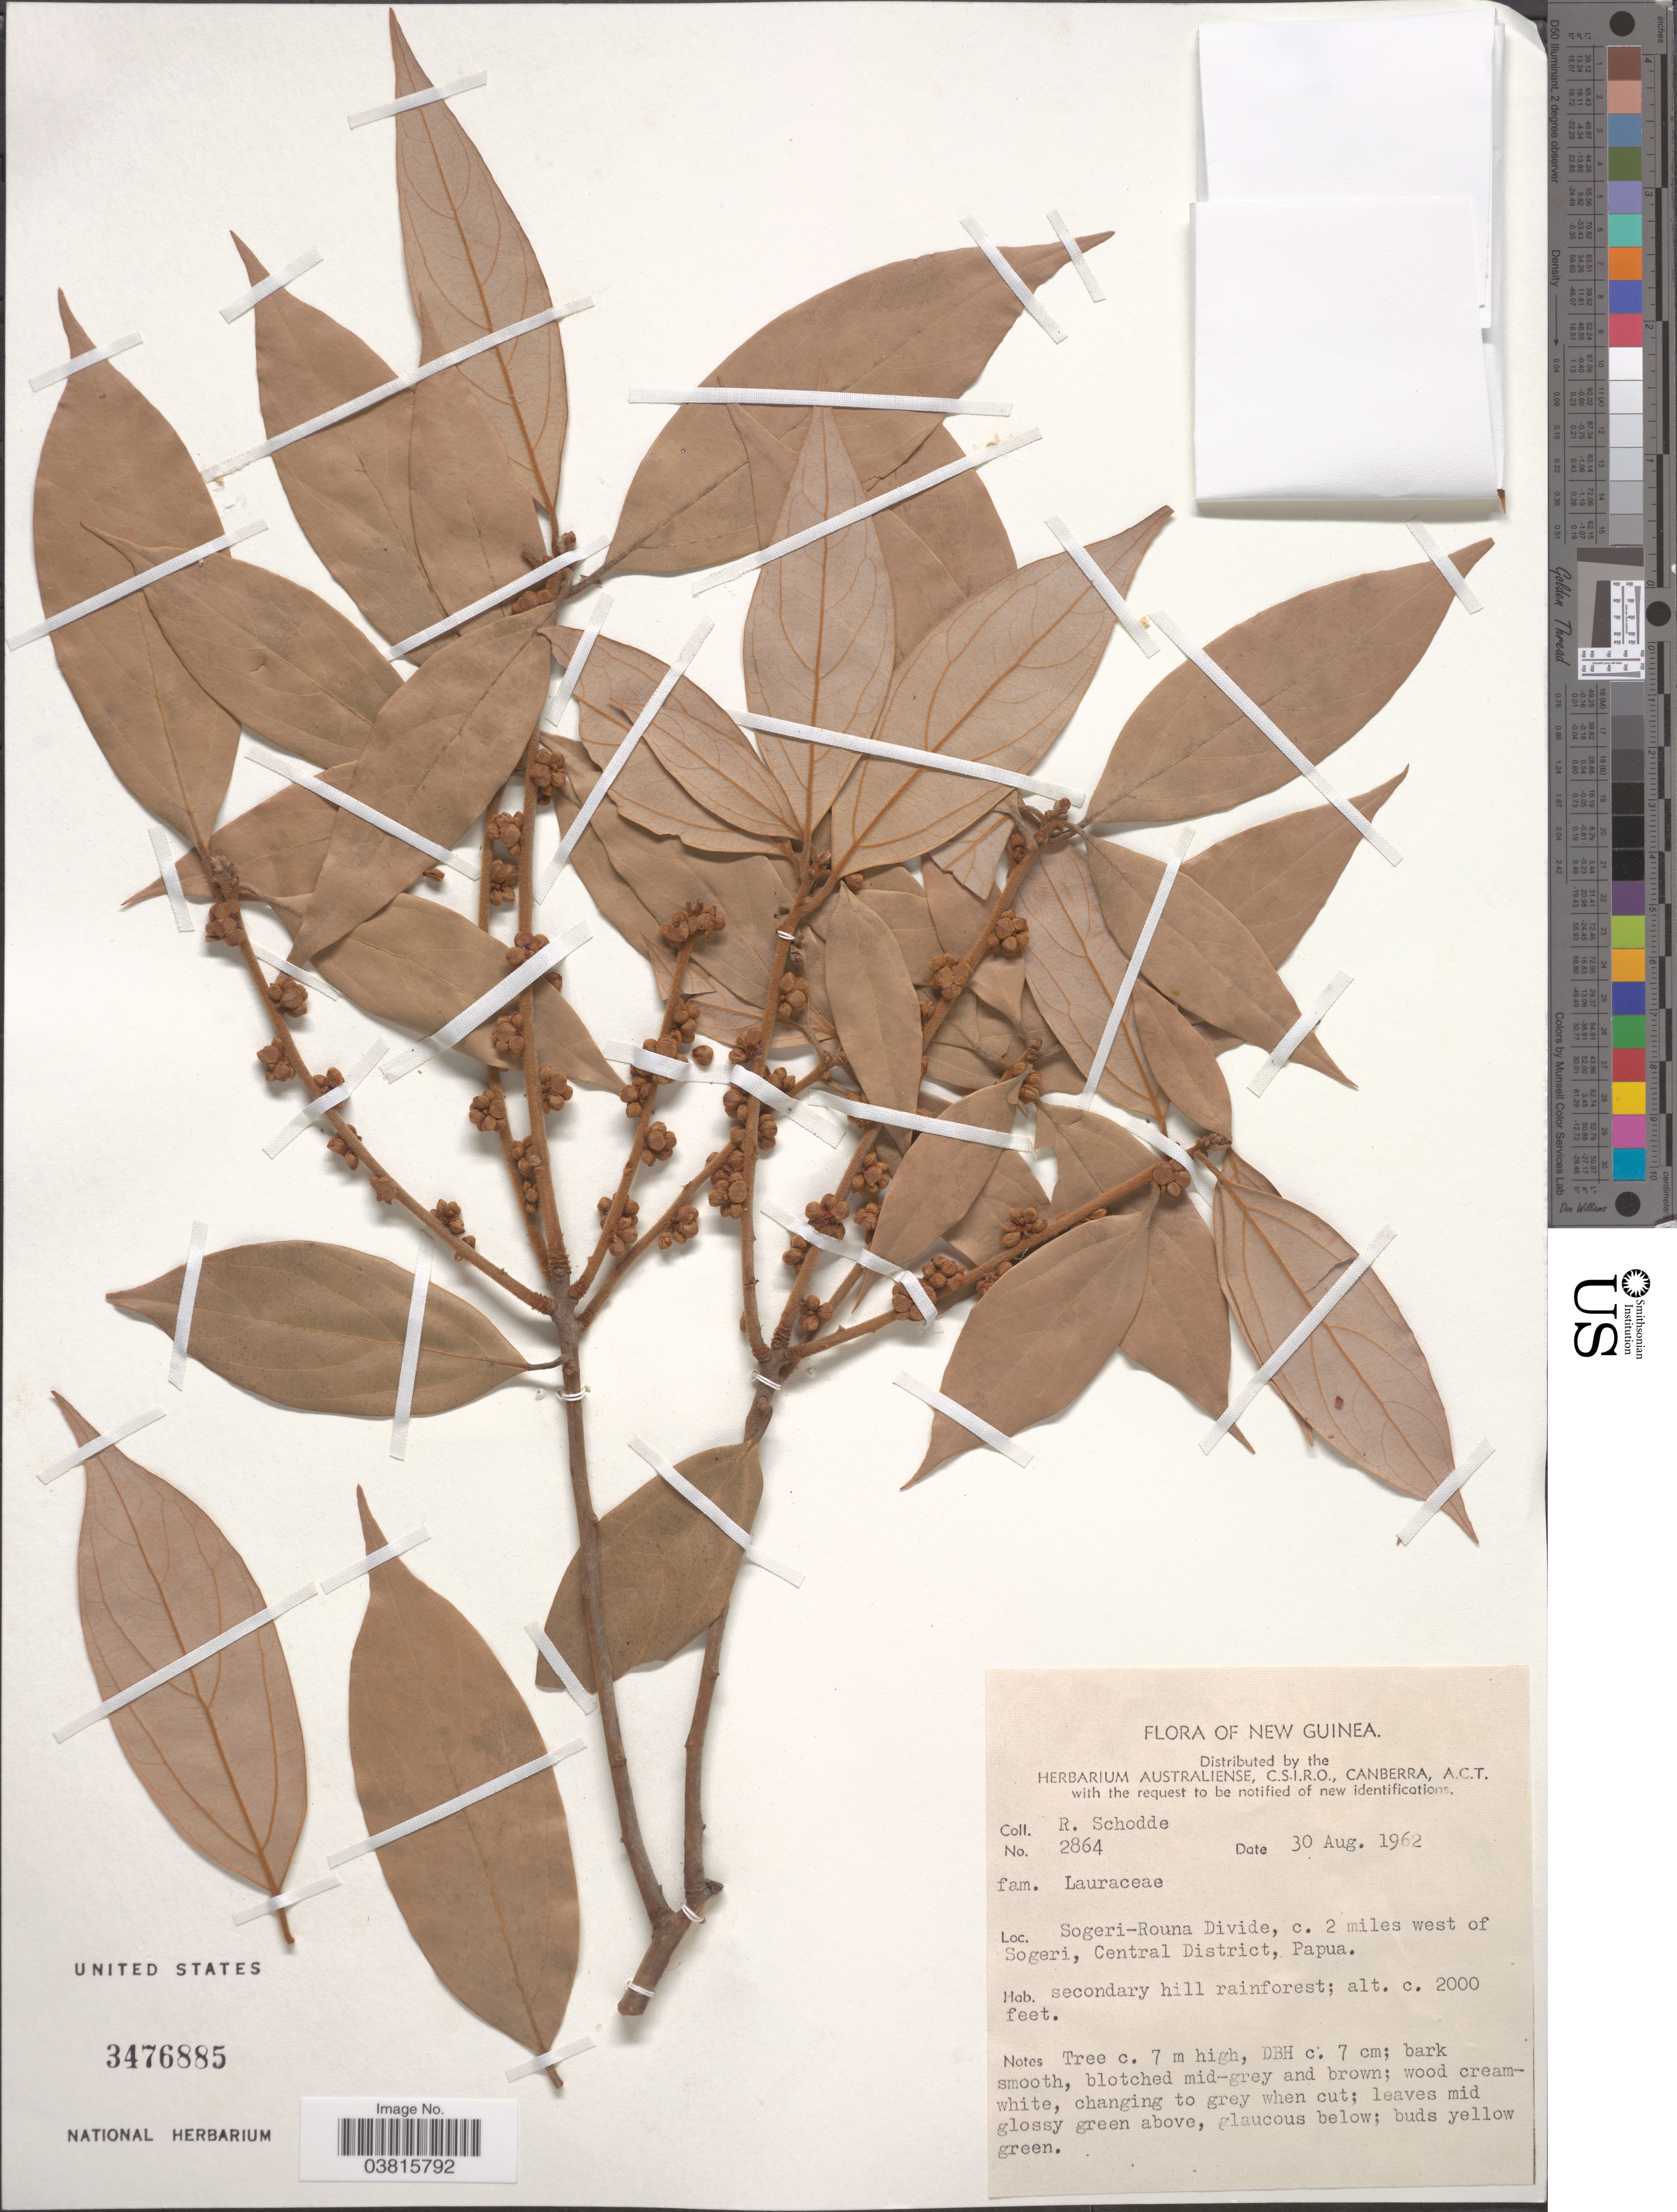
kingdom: Plantae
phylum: Tracheophyta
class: Magnoliopsida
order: Laurales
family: Lauraceae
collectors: R. Schodde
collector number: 2864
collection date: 1962-08-30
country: Papua New Guinea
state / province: Central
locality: New Guinea. Sogeri-Rouna Divide, c. 2 miles west of Sogeri, Central District, Papua.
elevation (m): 610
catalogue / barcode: US 3476885